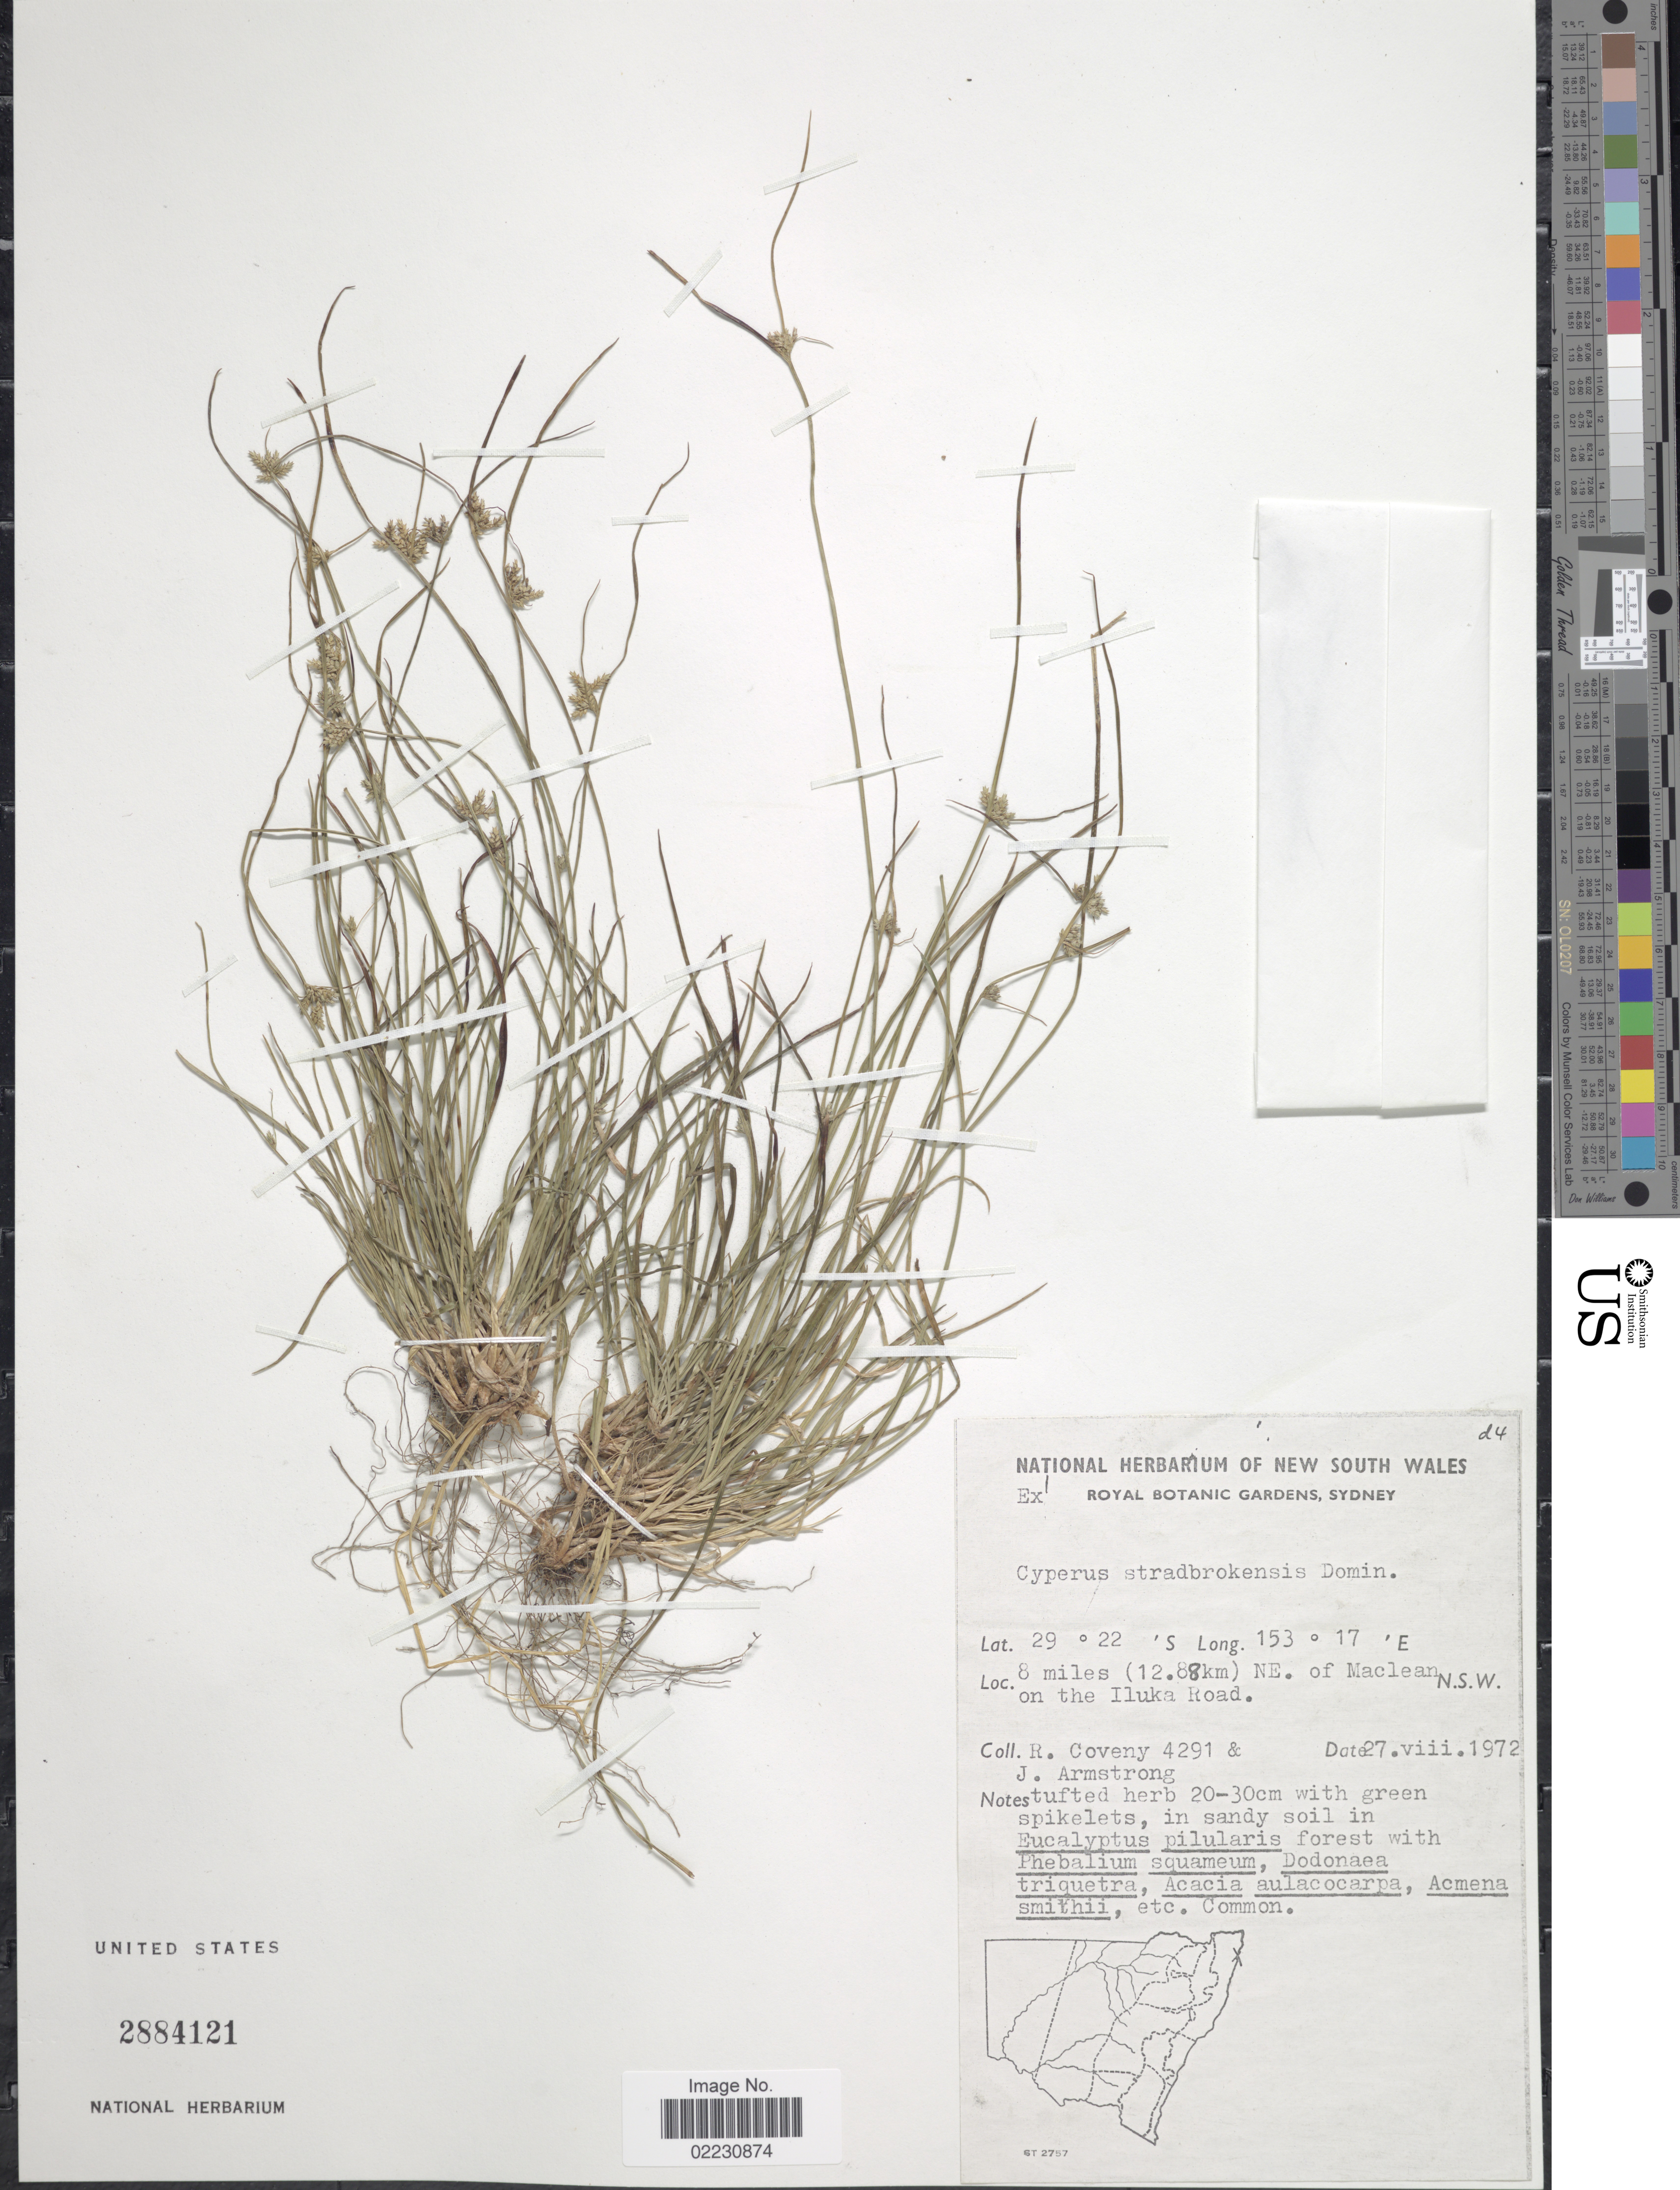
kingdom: Plantae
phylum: Tracheophyta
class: Liliopsida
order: Poales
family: Cyperaceae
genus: Cyperus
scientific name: Cyperus stradbrokensis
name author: Domin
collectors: R. Coveny & J. Armstrong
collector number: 4291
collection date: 1972-08-27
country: Australia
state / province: New South Wales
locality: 8 miles (12.88 km) NE of Maclean on the Iluka Road, N.S.W.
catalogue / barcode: US 2884121